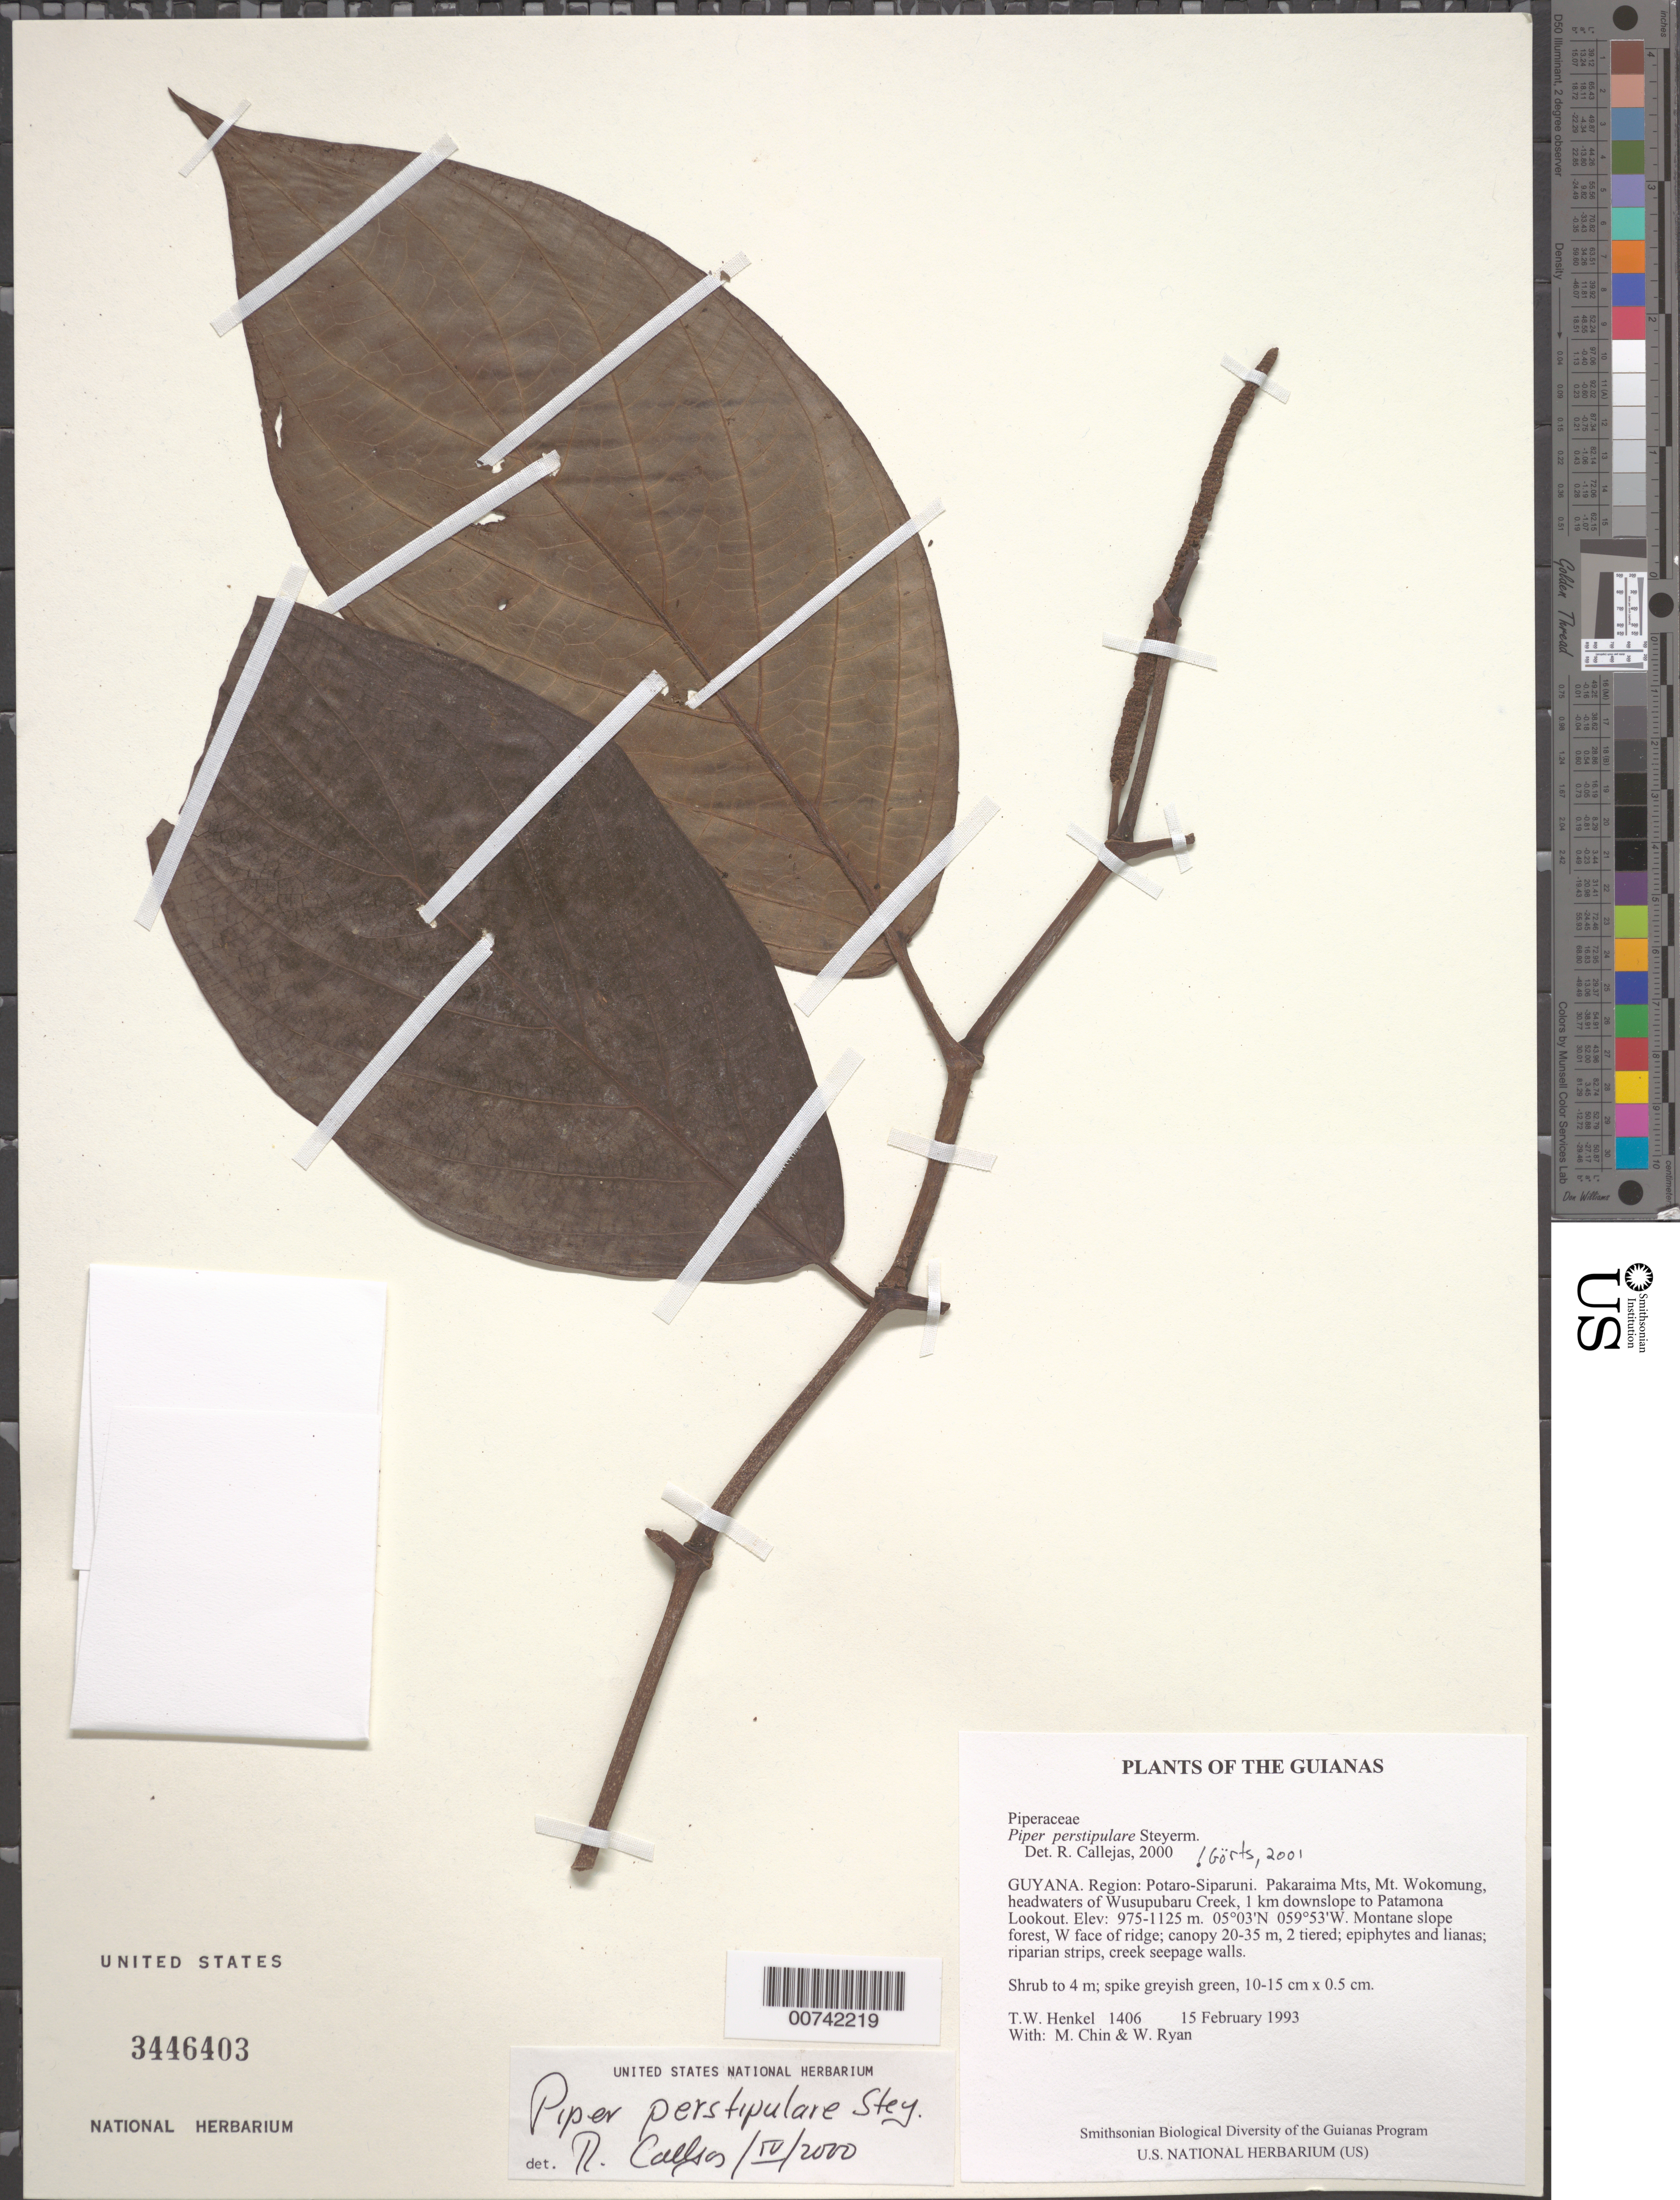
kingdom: Plantae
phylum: Tracheophyta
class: Magnoliopsida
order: Piperales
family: Piperaceae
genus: Piper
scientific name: Piper perstipulare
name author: Steyerm.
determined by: Görts-van Rijn, A. R. A.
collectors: T. Henkel, M. Chin & W. Ryan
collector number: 1406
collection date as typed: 15 February 1993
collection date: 1993-02-15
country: Guyana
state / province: Potaro-Siparuni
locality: Pakaraima Mts, Mt. Wokomung, headwaters of Wusupubaru Creek, 1 km downslope to Patamona Lookout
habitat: Montane slope forest, W face of ridge; canopy 20-35 m, 2 tiered; epiphytes and lianas; riparian strips, creek seepage walls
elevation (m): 975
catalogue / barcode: US 3446403